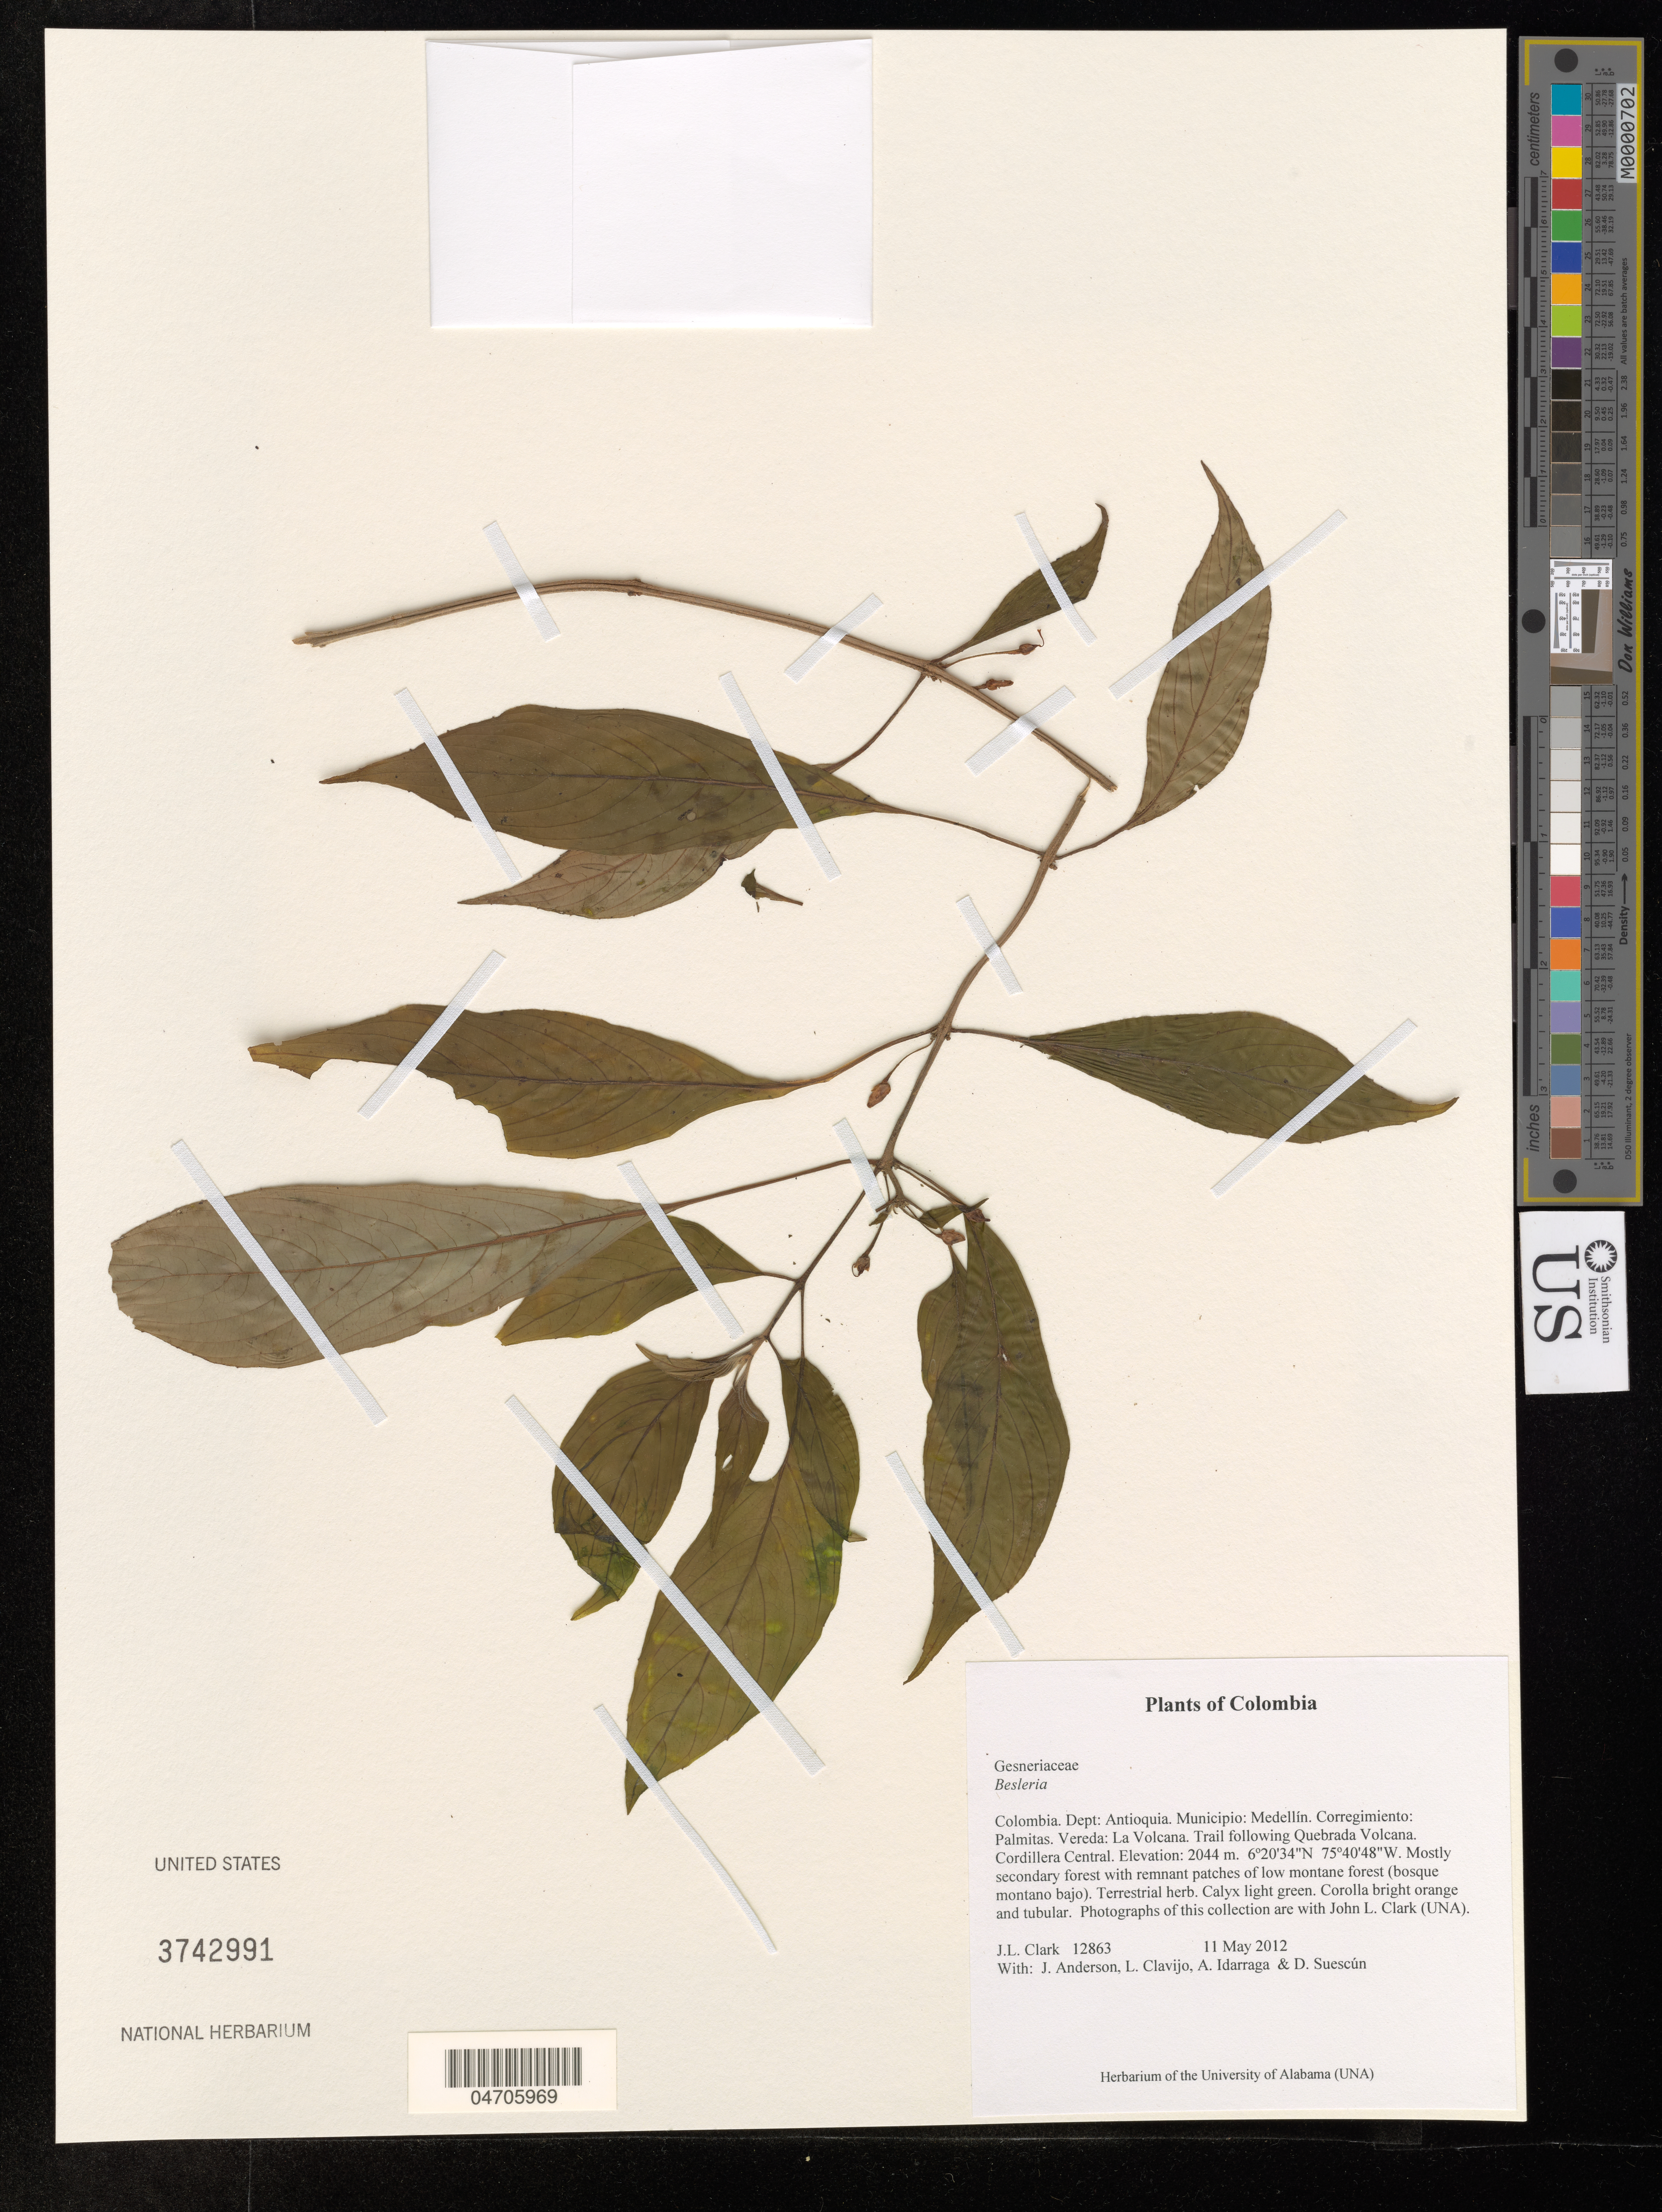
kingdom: Plantae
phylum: Tracheophyta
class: Magnoliopsida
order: Lamiales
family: Gesneriaceae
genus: Besleria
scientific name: Besleria sp.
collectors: J. L. Clark, J. Anderson, L. Clavijo, A. Idarraga & D. Suescún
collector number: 12863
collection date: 2012-05-11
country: Colombia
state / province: Antioquia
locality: Dept: Antioquia. Municipio: Medellín. Corregimiento: Palmitas. Vereda: La Volcana. Trail following Quebrada Volcana. Cordillera Central.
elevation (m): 2044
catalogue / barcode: US 3742991